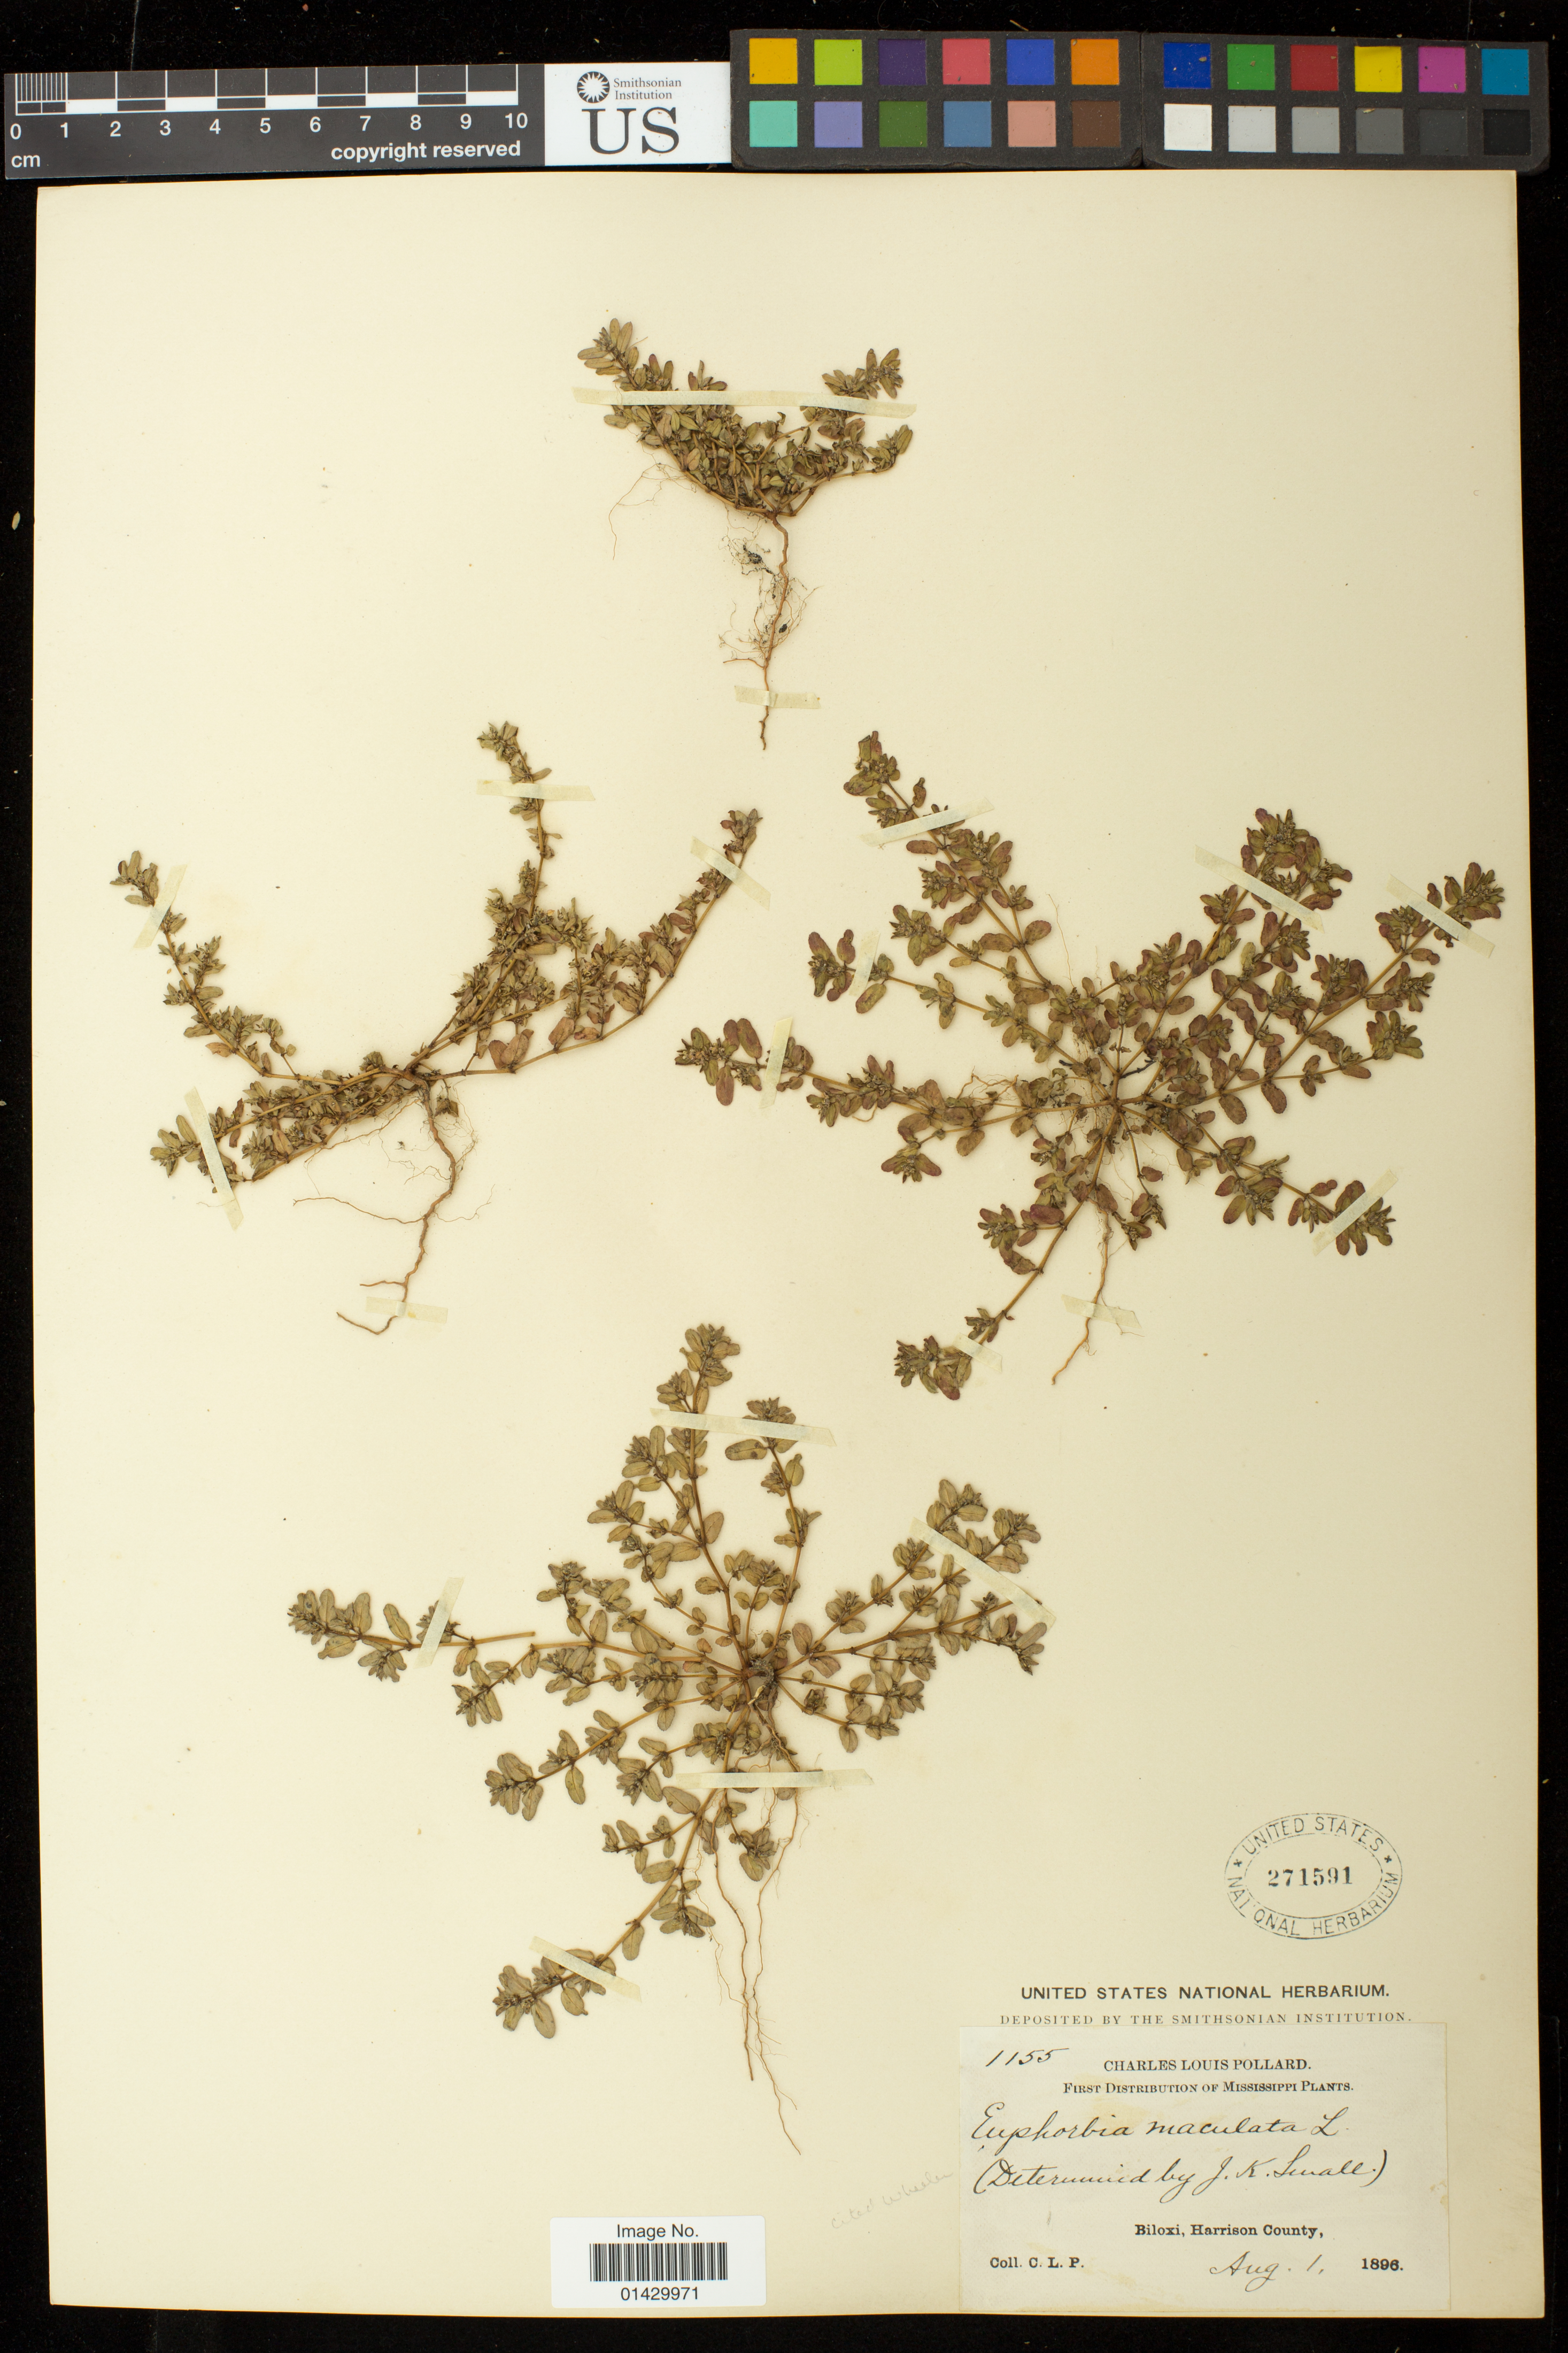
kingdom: Plantae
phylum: Tracheophyta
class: Magnoliopsida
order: Malpighiales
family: Euphorbiaceae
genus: Euphorbia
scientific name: Euphorbia maculata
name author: L.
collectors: C. L. Pollard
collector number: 1155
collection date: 1896-08-01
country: United States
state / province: Mississippi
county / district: Harrison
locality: Biloxi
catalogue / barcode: US 271591